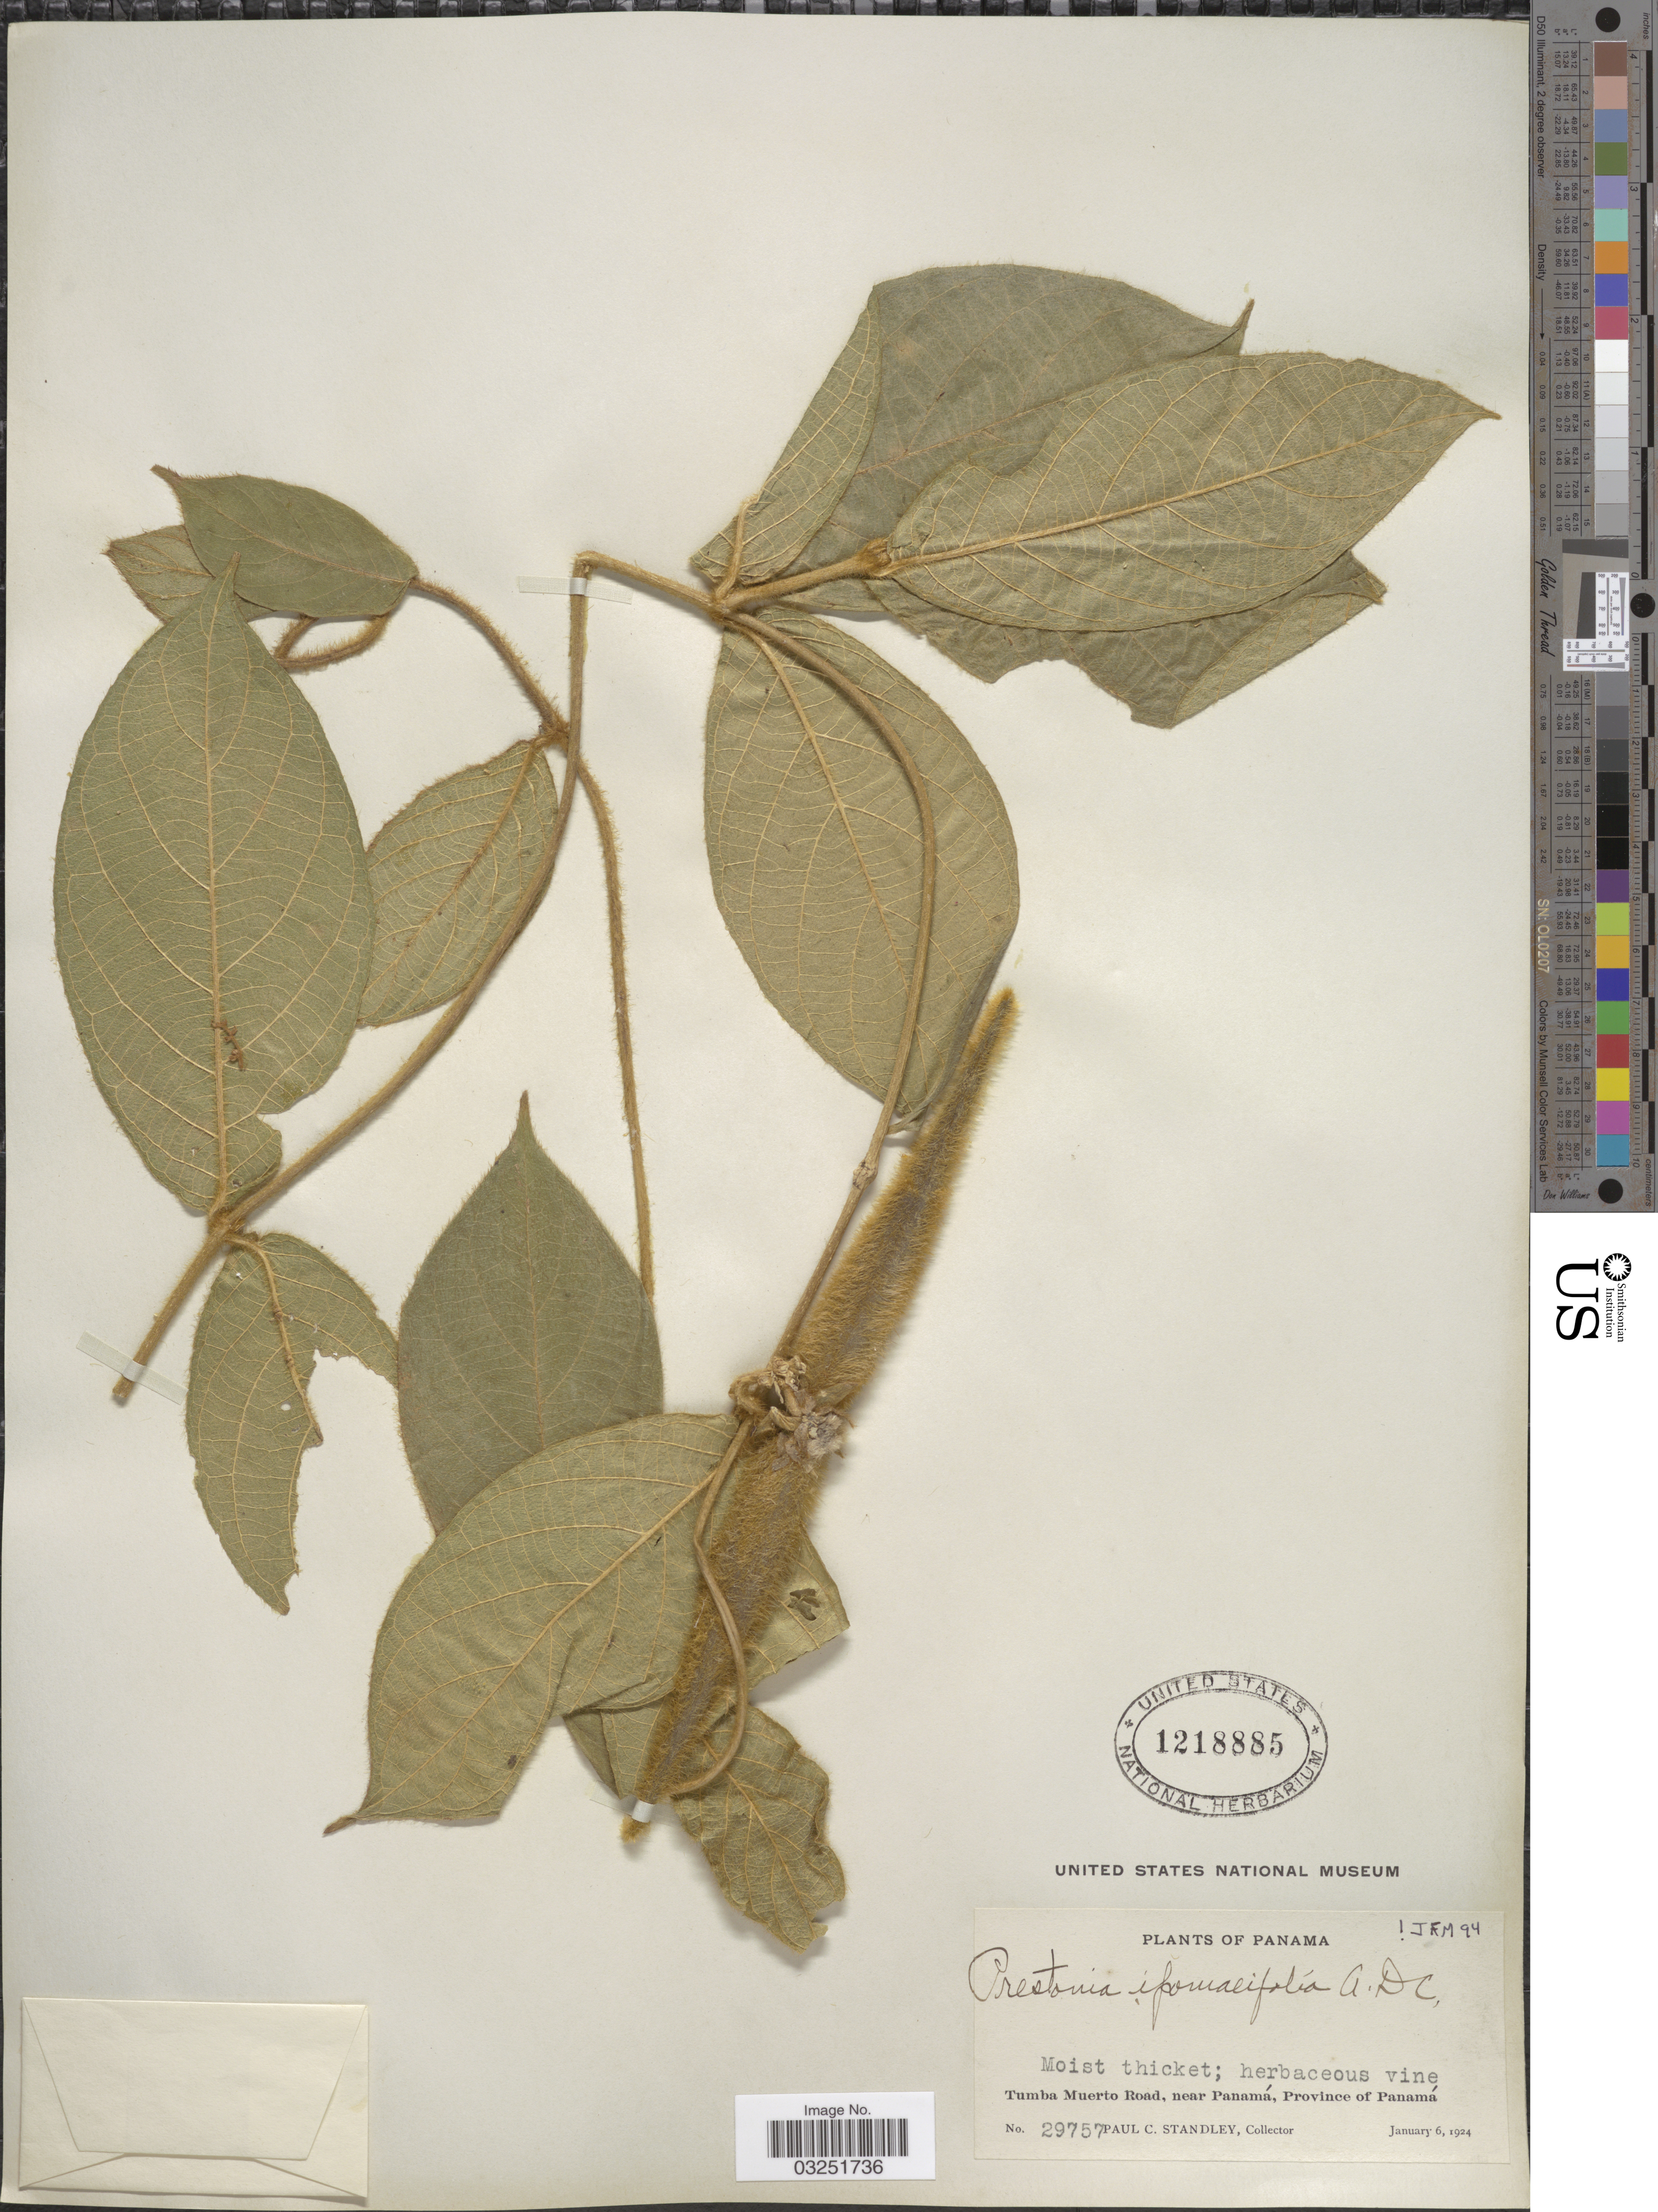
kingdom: Plantae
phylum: Tracheophyta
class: Magnoliopsida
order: Gentianales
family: Apocynaceae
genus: Prestonia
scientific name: Prestonia ipomaeifolia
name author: A. DC.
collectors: P. C. Standley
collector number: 29757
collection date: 1924-01-06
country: Panama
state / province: Panamá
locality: Tumba Muerto Road, near Panamá, Province of Panamá.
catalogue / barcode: US 1218885